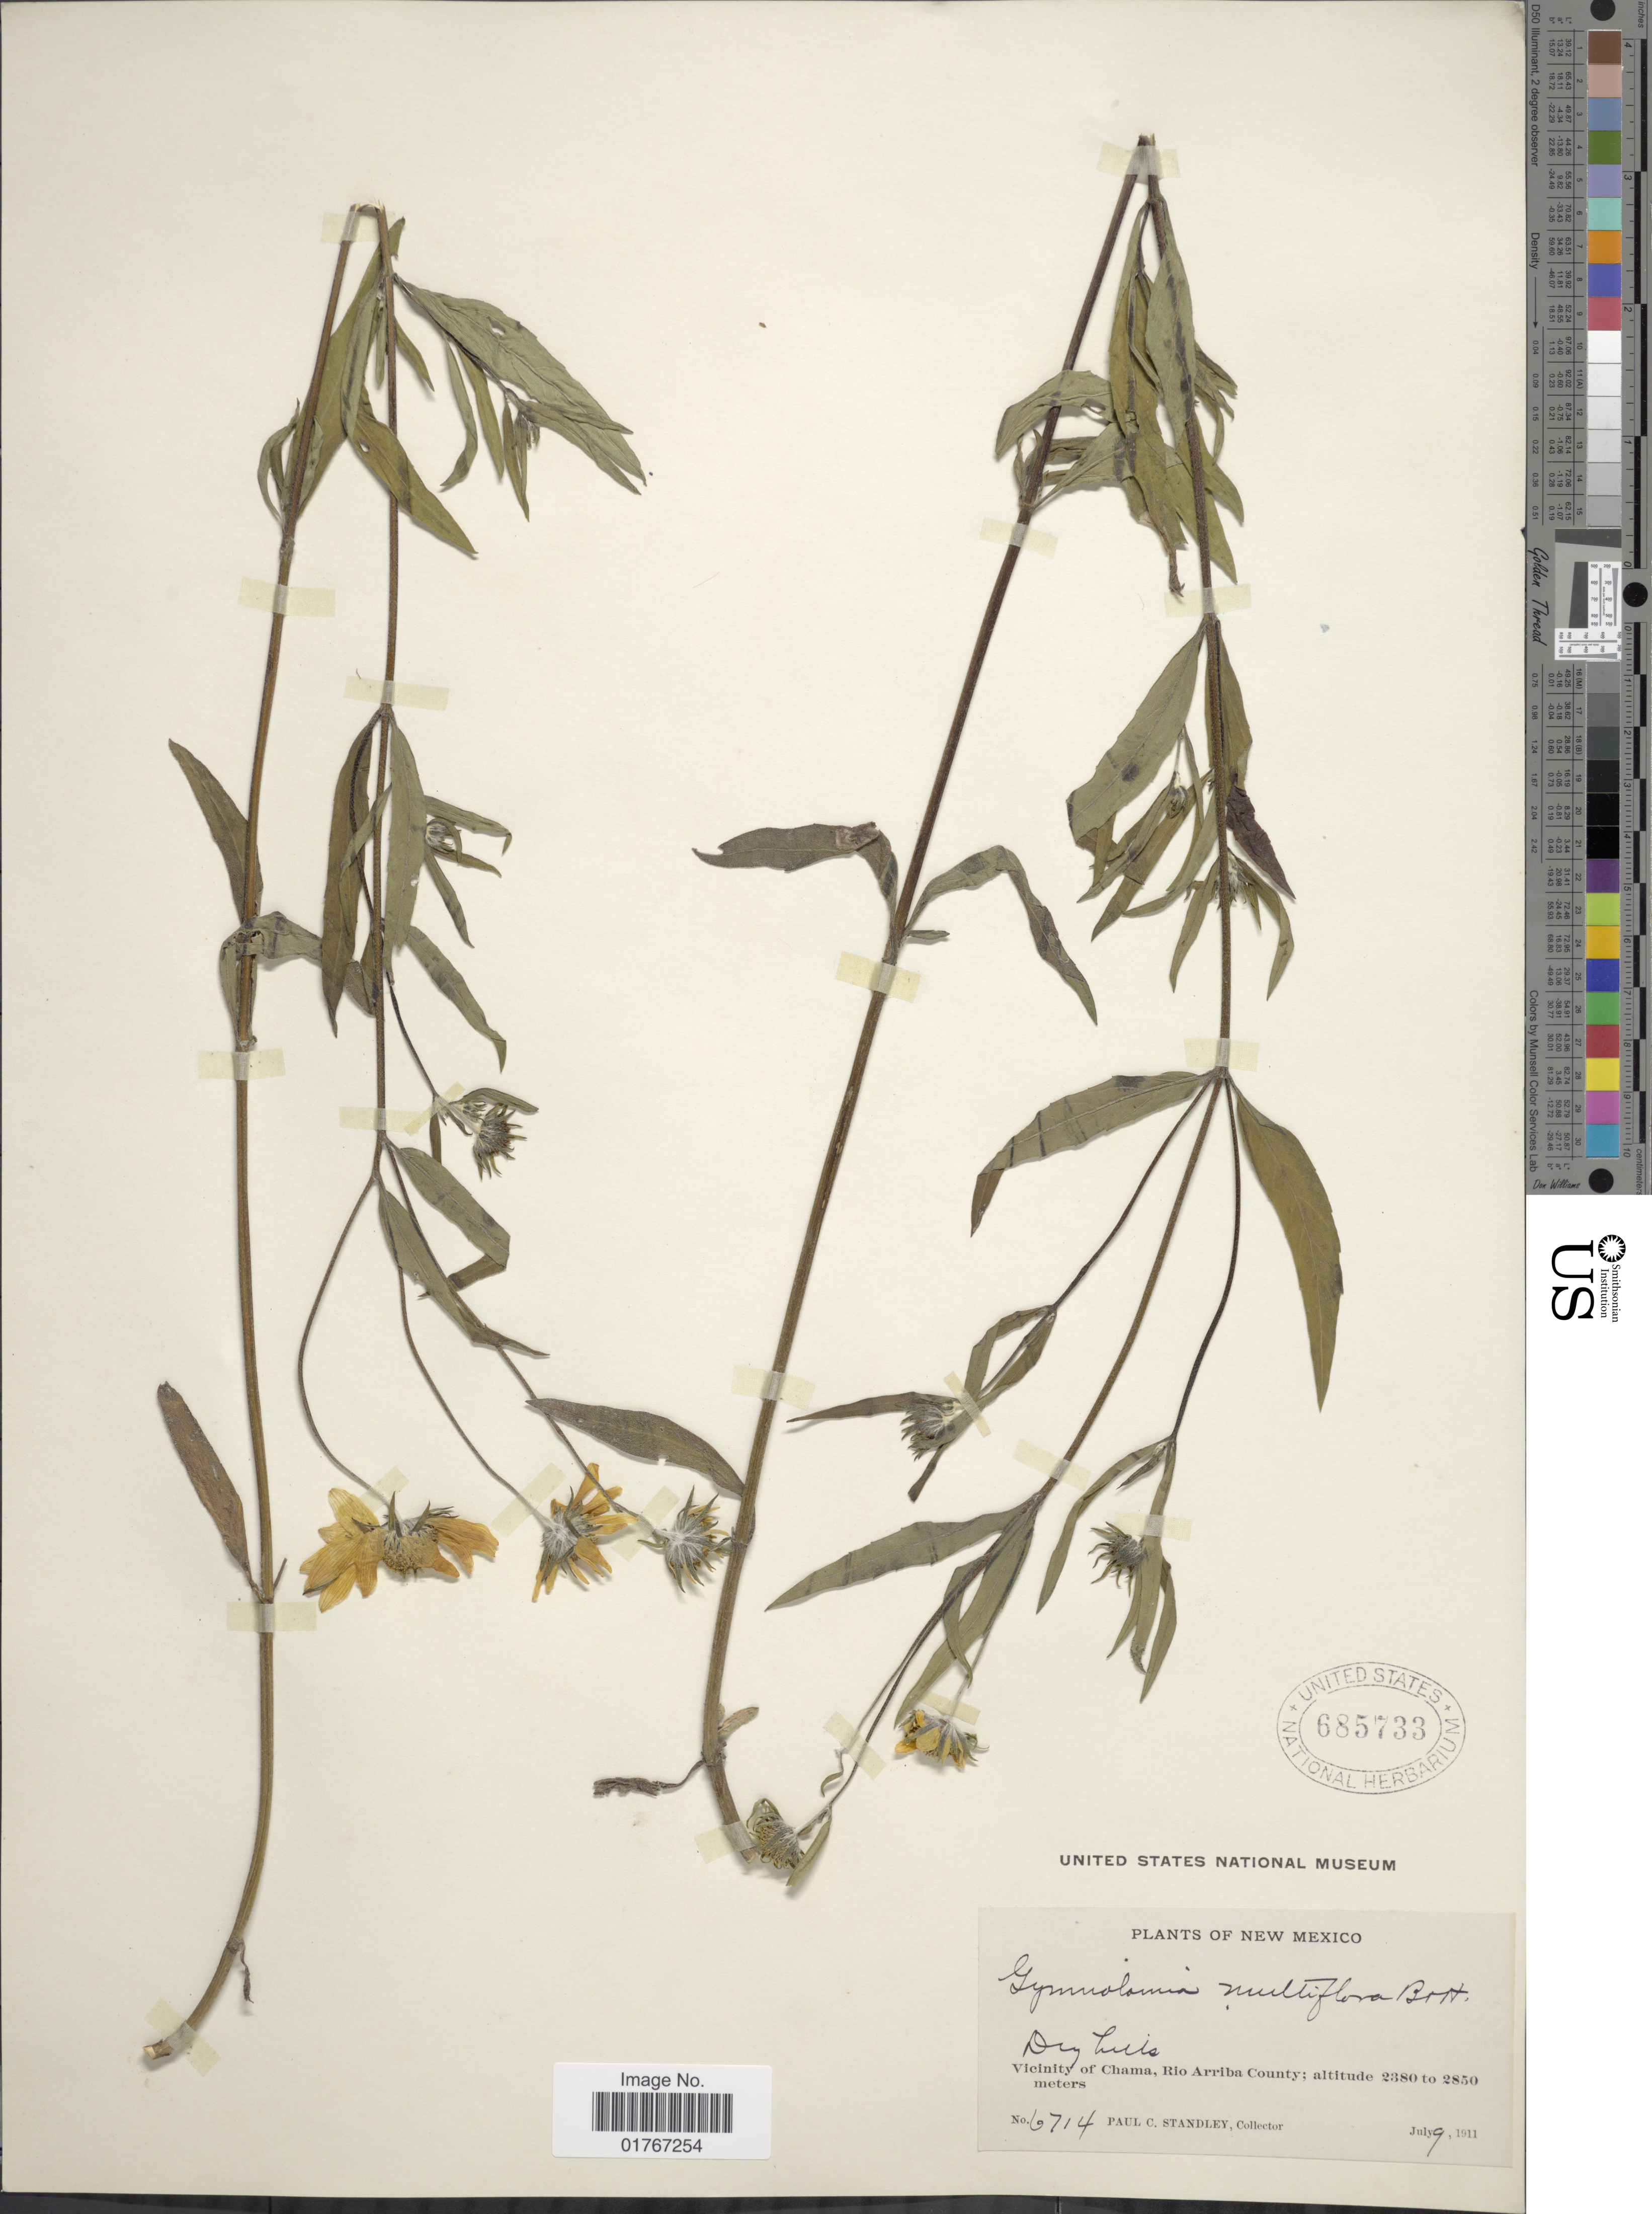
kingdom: Plantae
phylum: Tracheophyta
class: Magnoliopsida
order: Asterales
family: Asteraceae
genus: Heliomeris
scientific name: Heliomeris multiflora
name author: Nutt.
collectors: P. C. Standley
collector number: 6714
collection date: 1911-07-09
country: United States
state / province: New Mexico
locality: Dry hills, Vicinity of Chama, Rio Arriba County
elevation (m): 2380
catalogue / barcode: US 685733